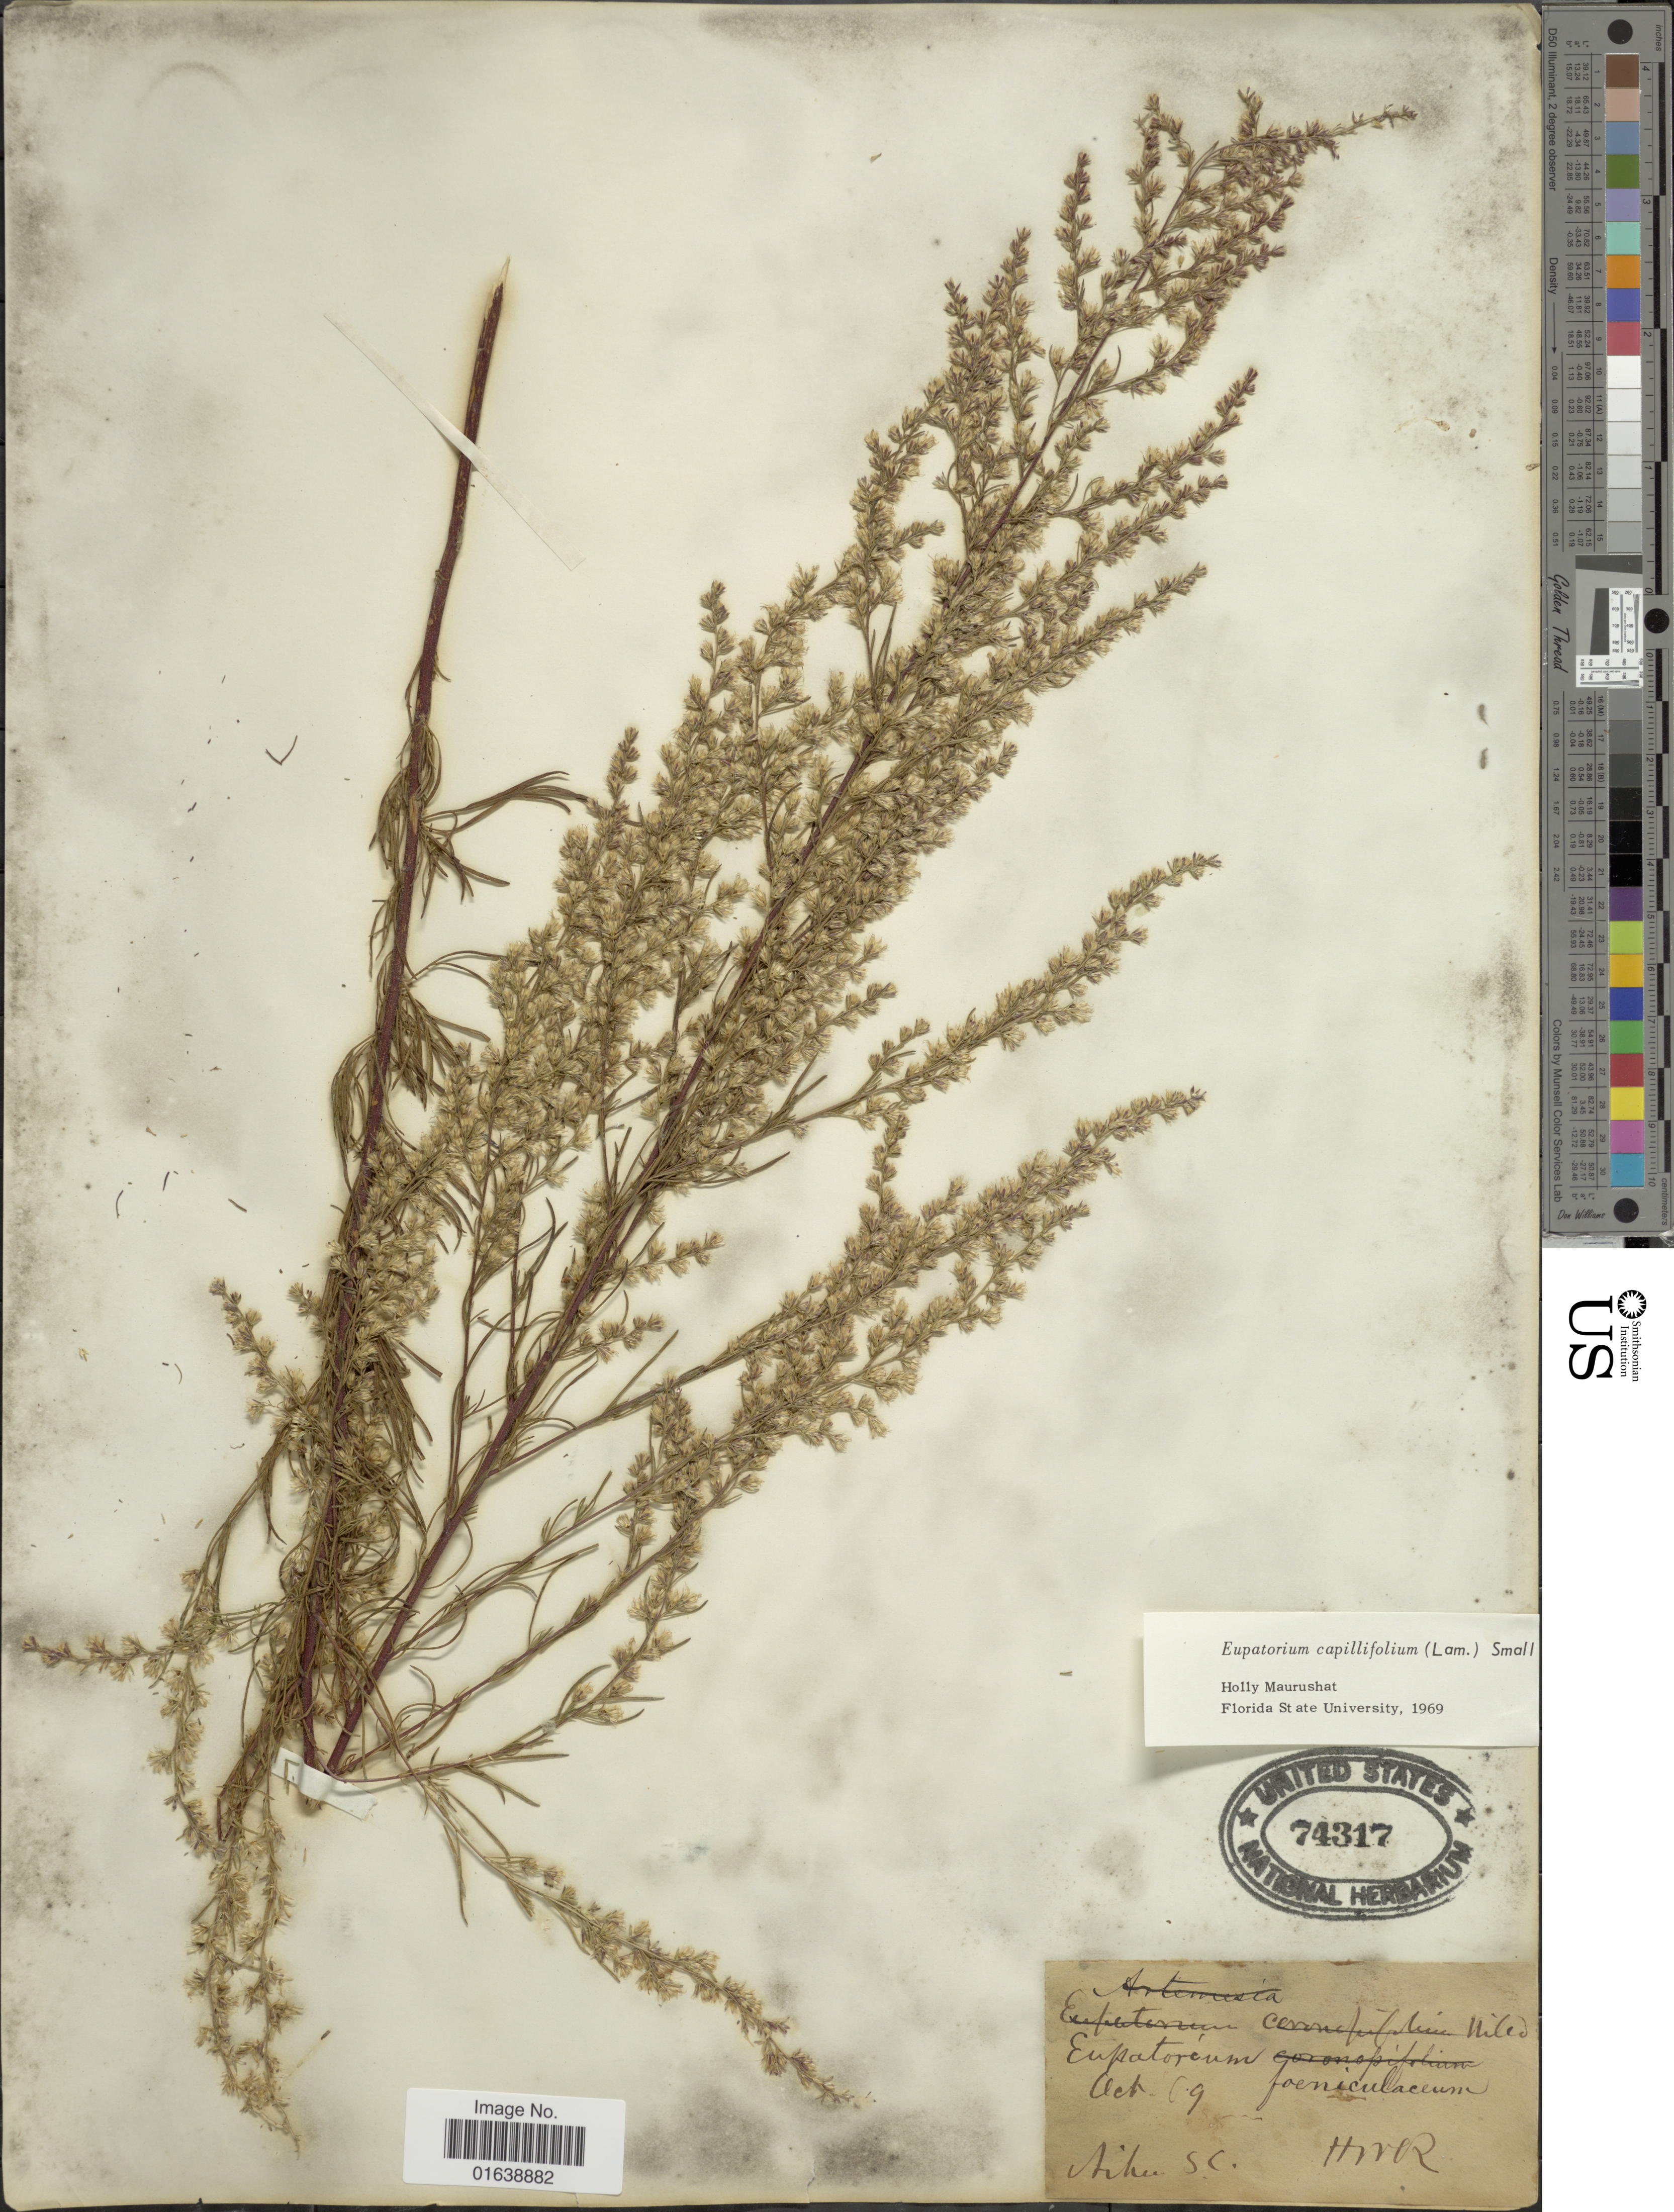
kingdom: Plantae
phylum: Tracheophyta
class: Magnoliopsida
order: Asterales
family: Asteraceae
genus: Eupatorium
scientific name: Eupatorium capillifolium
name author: (Lam.) Small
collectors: H. W. R.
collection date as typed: Transcribed d/m/y: /10/9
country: United States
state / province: South Carolina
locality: Aiken, S.C.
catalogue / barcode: US 74317